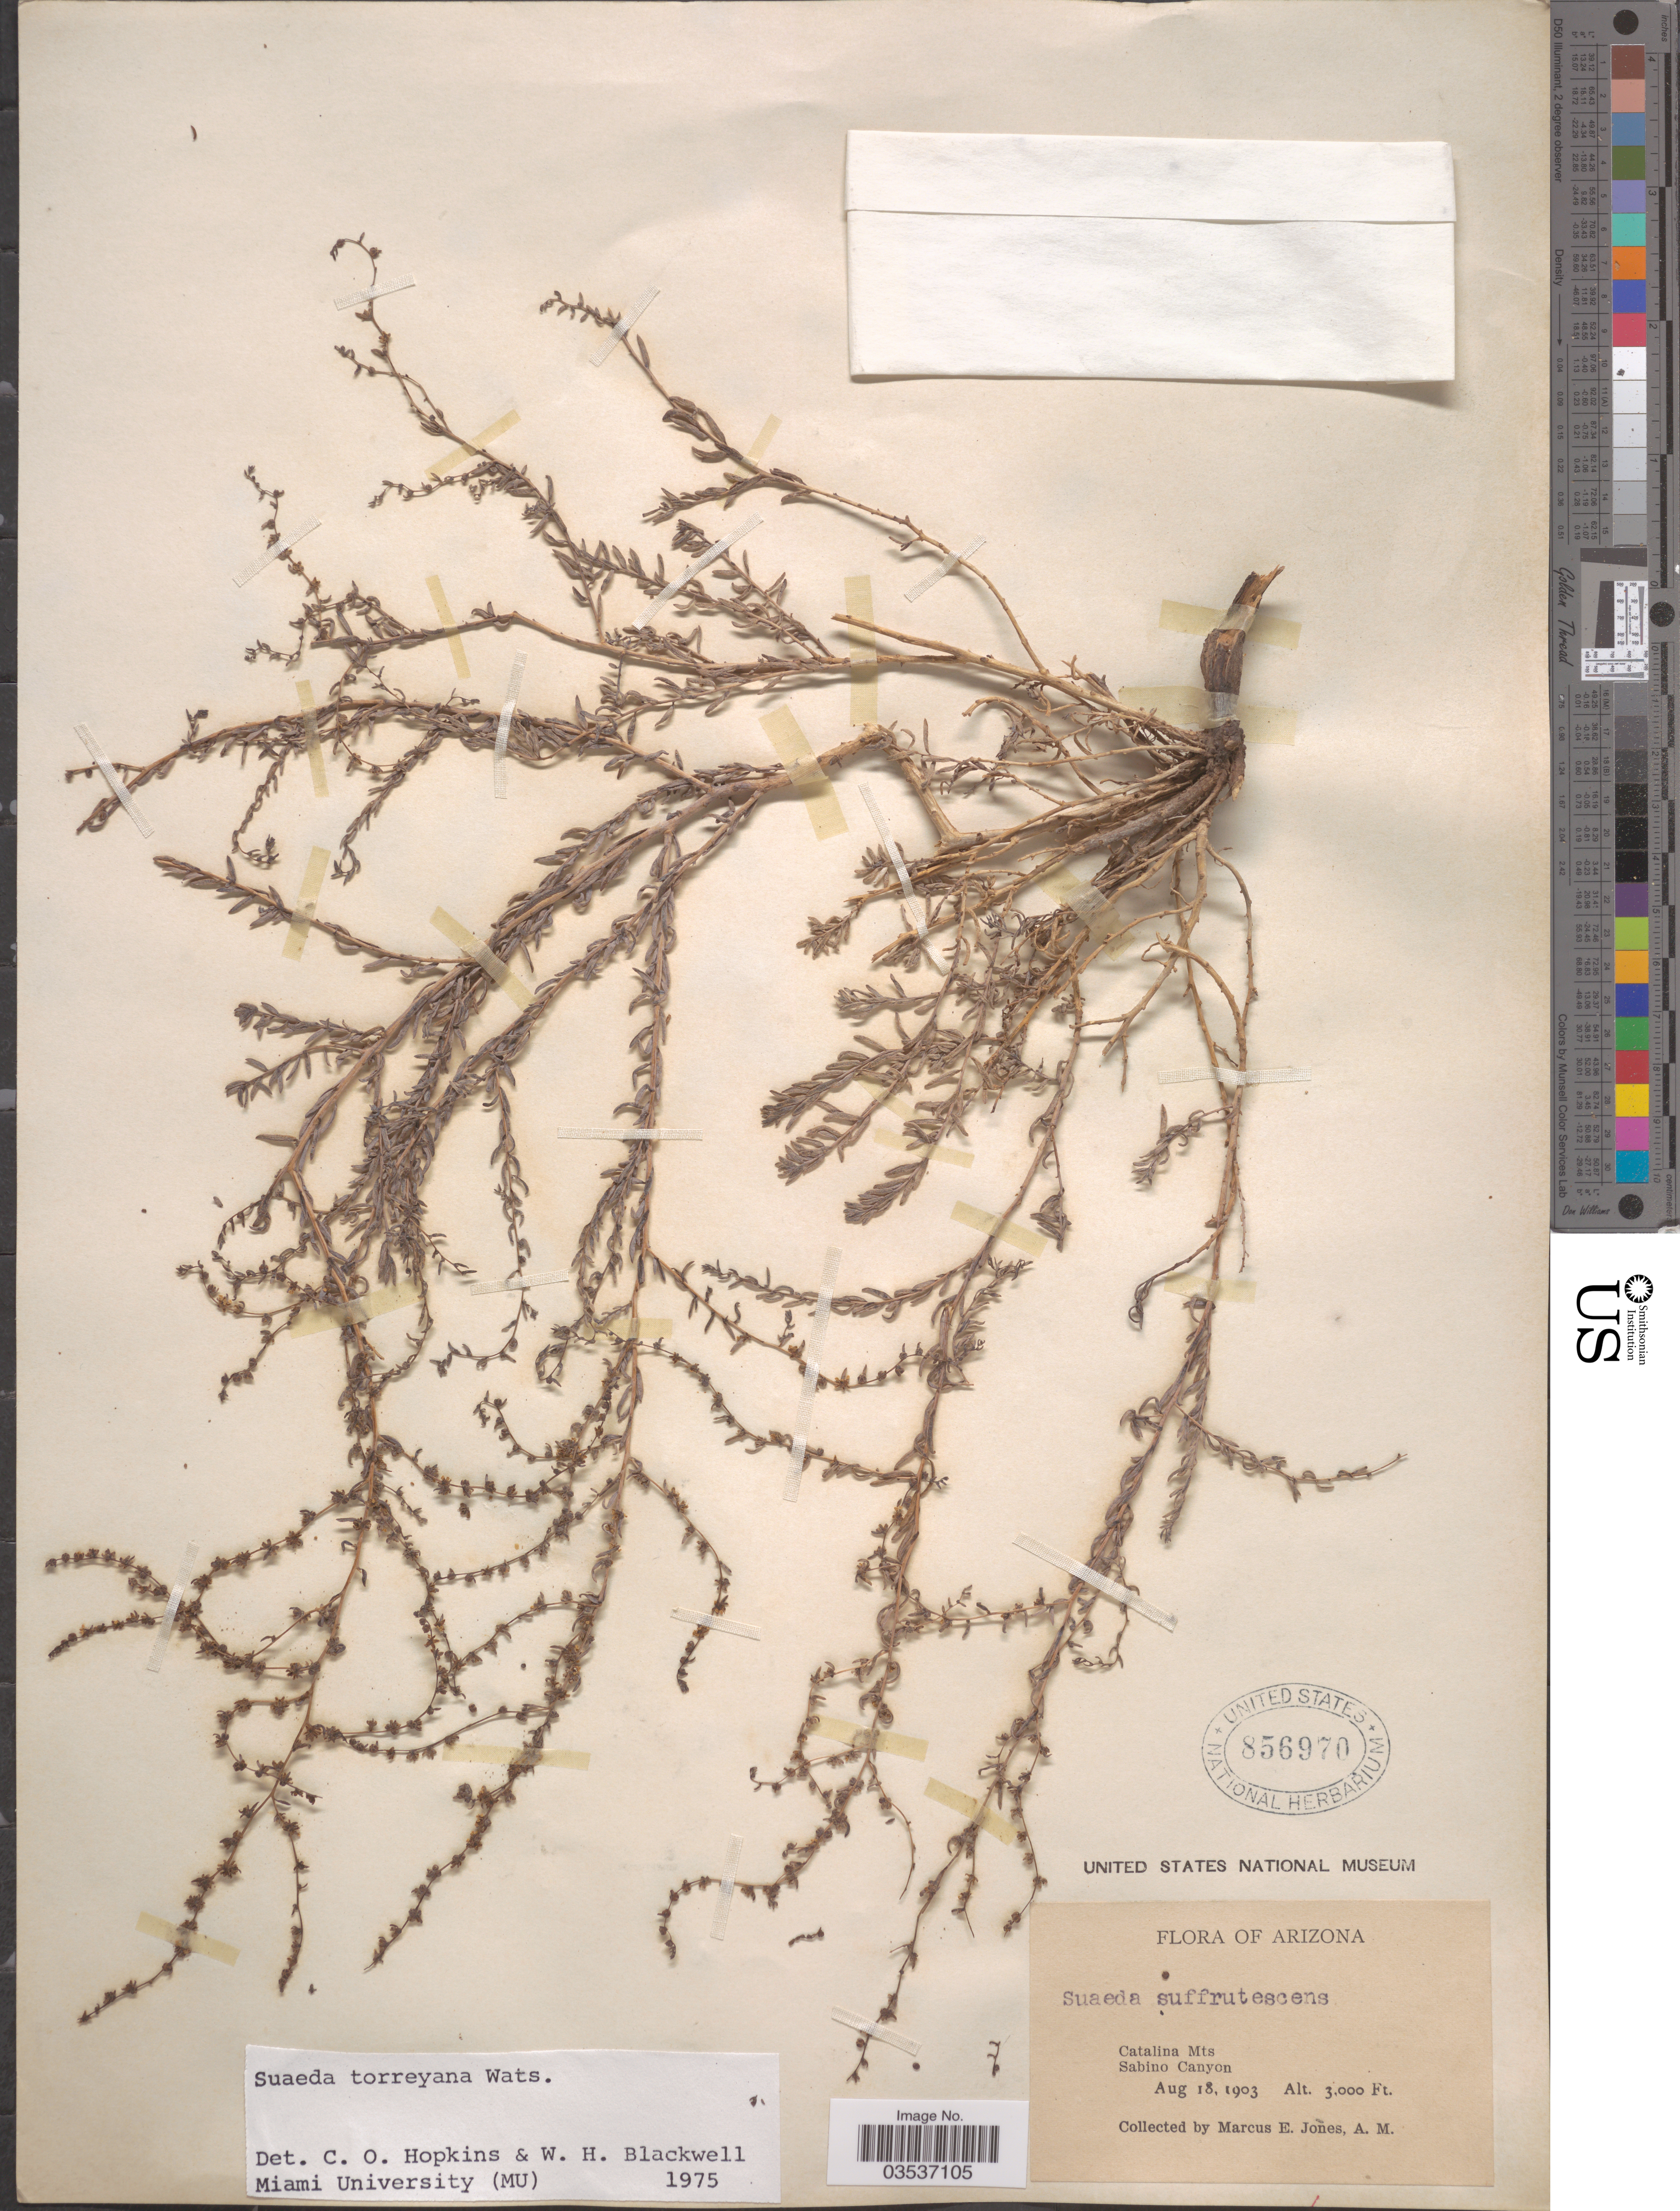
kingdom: Plantae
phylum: Tracheophyta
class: Magnoliopsida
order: Caryophyllales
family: Amaranthaceae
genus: Suaeda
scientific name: Suaeda torreyana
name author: S. Watson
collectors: M. E. Jones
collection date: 1903-08-18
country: United States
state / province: Arizona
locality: Catalina Mts Sabino Canyon.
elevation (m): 914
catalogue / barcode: US 856970